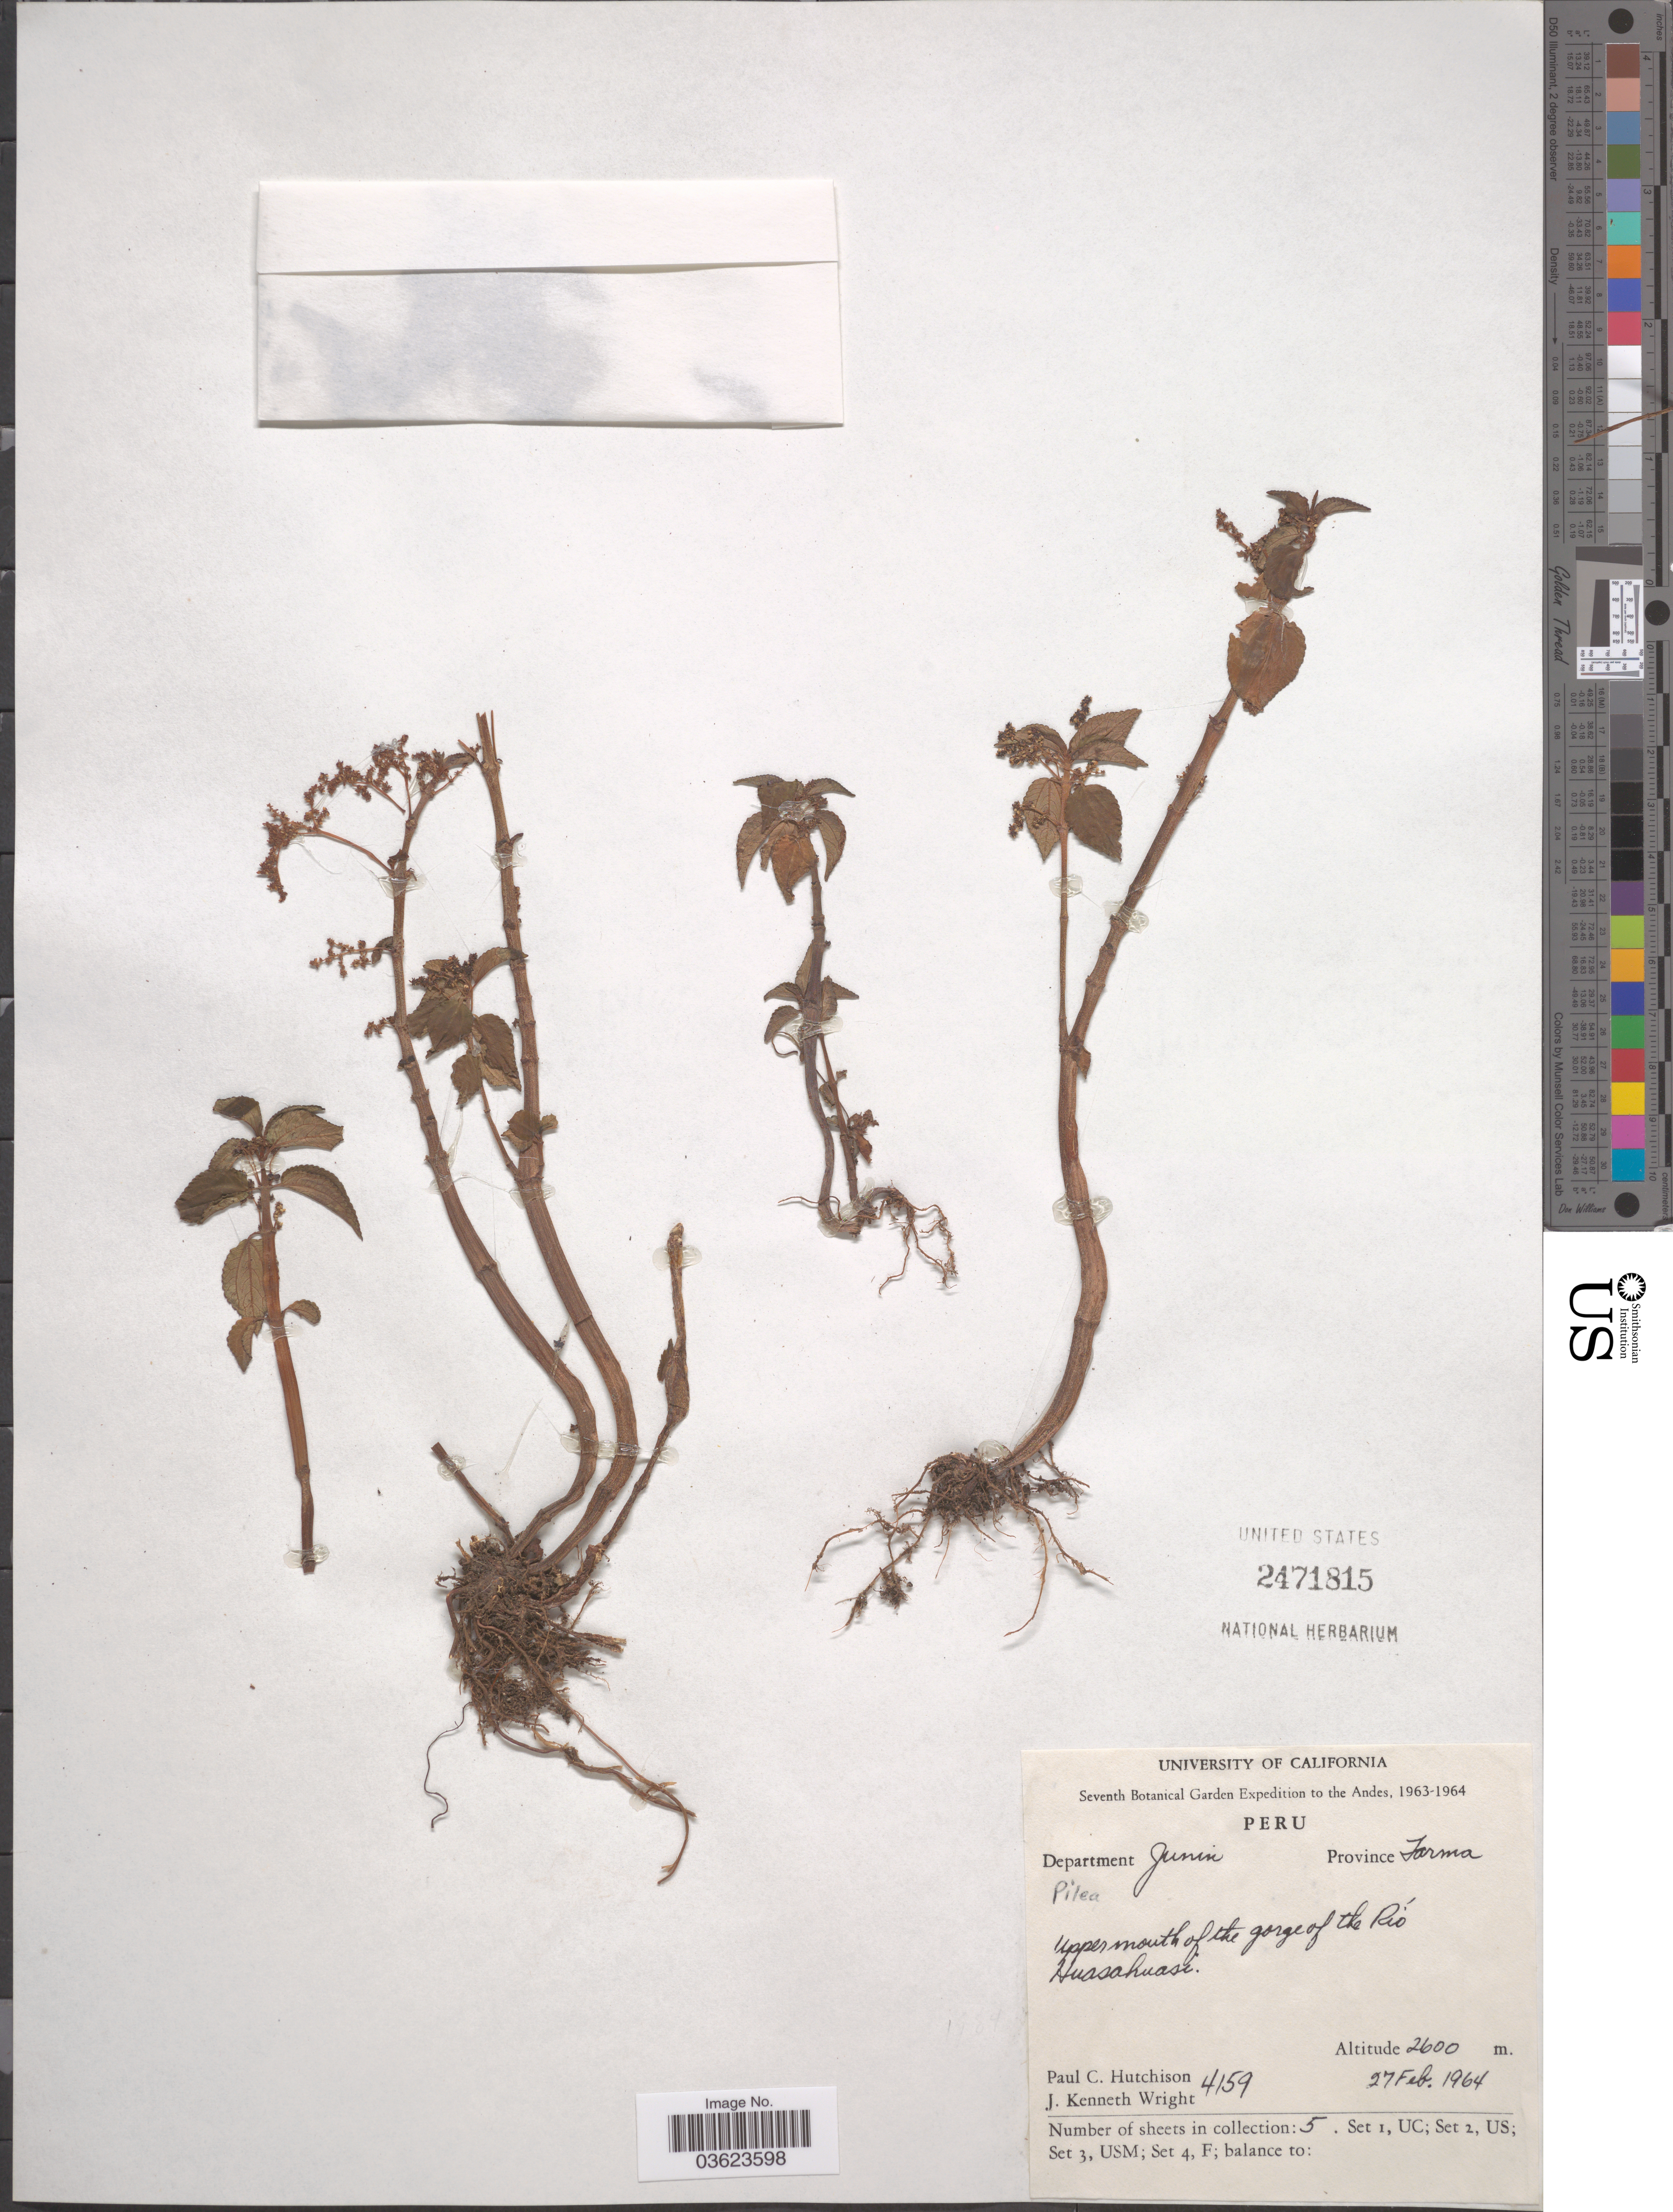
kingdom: Plantae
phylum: Tracheophyta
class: Magnoliopsida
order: Rosales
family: Urticaceae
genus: Pilea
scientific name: Pilea sp.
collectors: P. C. Hutchison & J. K. Wright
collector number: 4159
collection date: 1964-02-27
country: Peru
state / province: Junín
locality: Upper mouth of the gorge of the Río Huasahuasi, Province Tarma, Department Junín, The Andes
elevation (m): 2600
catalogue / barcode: US 2471815